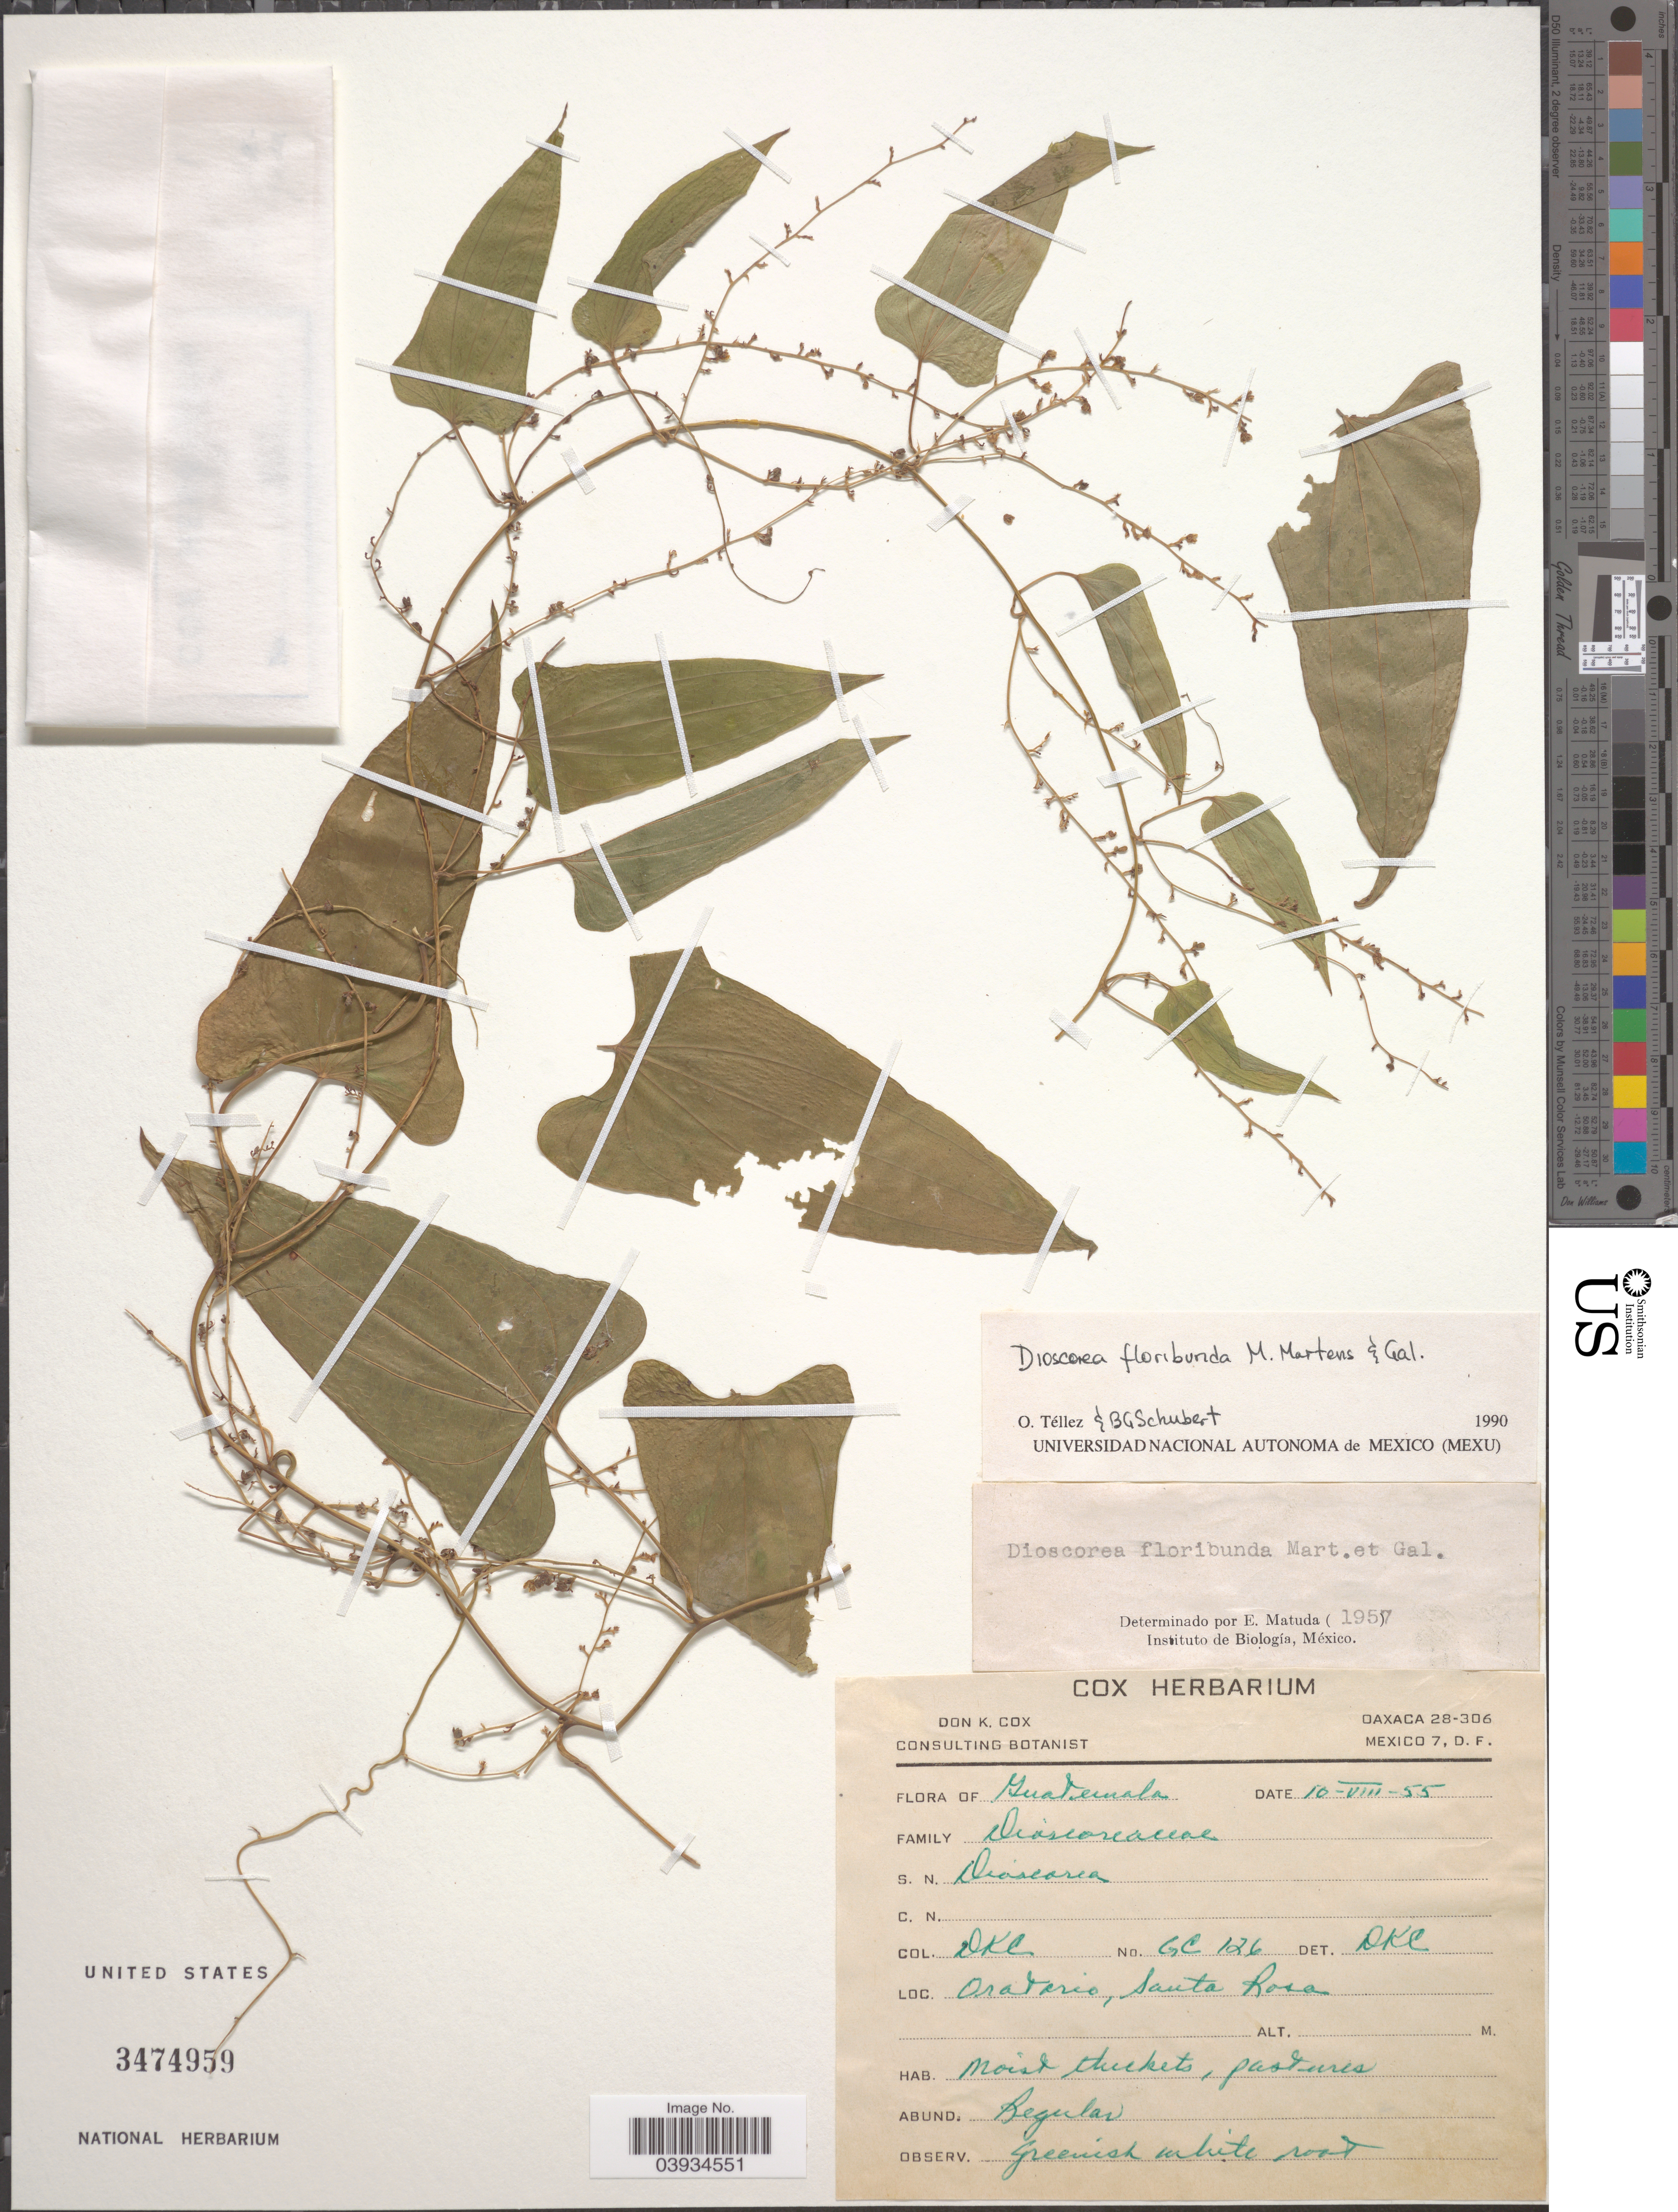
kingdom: Plantae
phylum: Tracheophyta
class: Liliopsida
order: Dioscoreales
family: Dioscoreaceae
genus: Dioscorea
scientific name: Dioscorea floribunda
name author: M. Martens & Galeotti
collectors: D. Cox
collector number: GC126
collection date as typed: Transcribed d/m/y: 10/8/55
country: Guatemala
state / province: Santa Rosa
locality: Oratorio.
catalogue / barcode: US 3474959